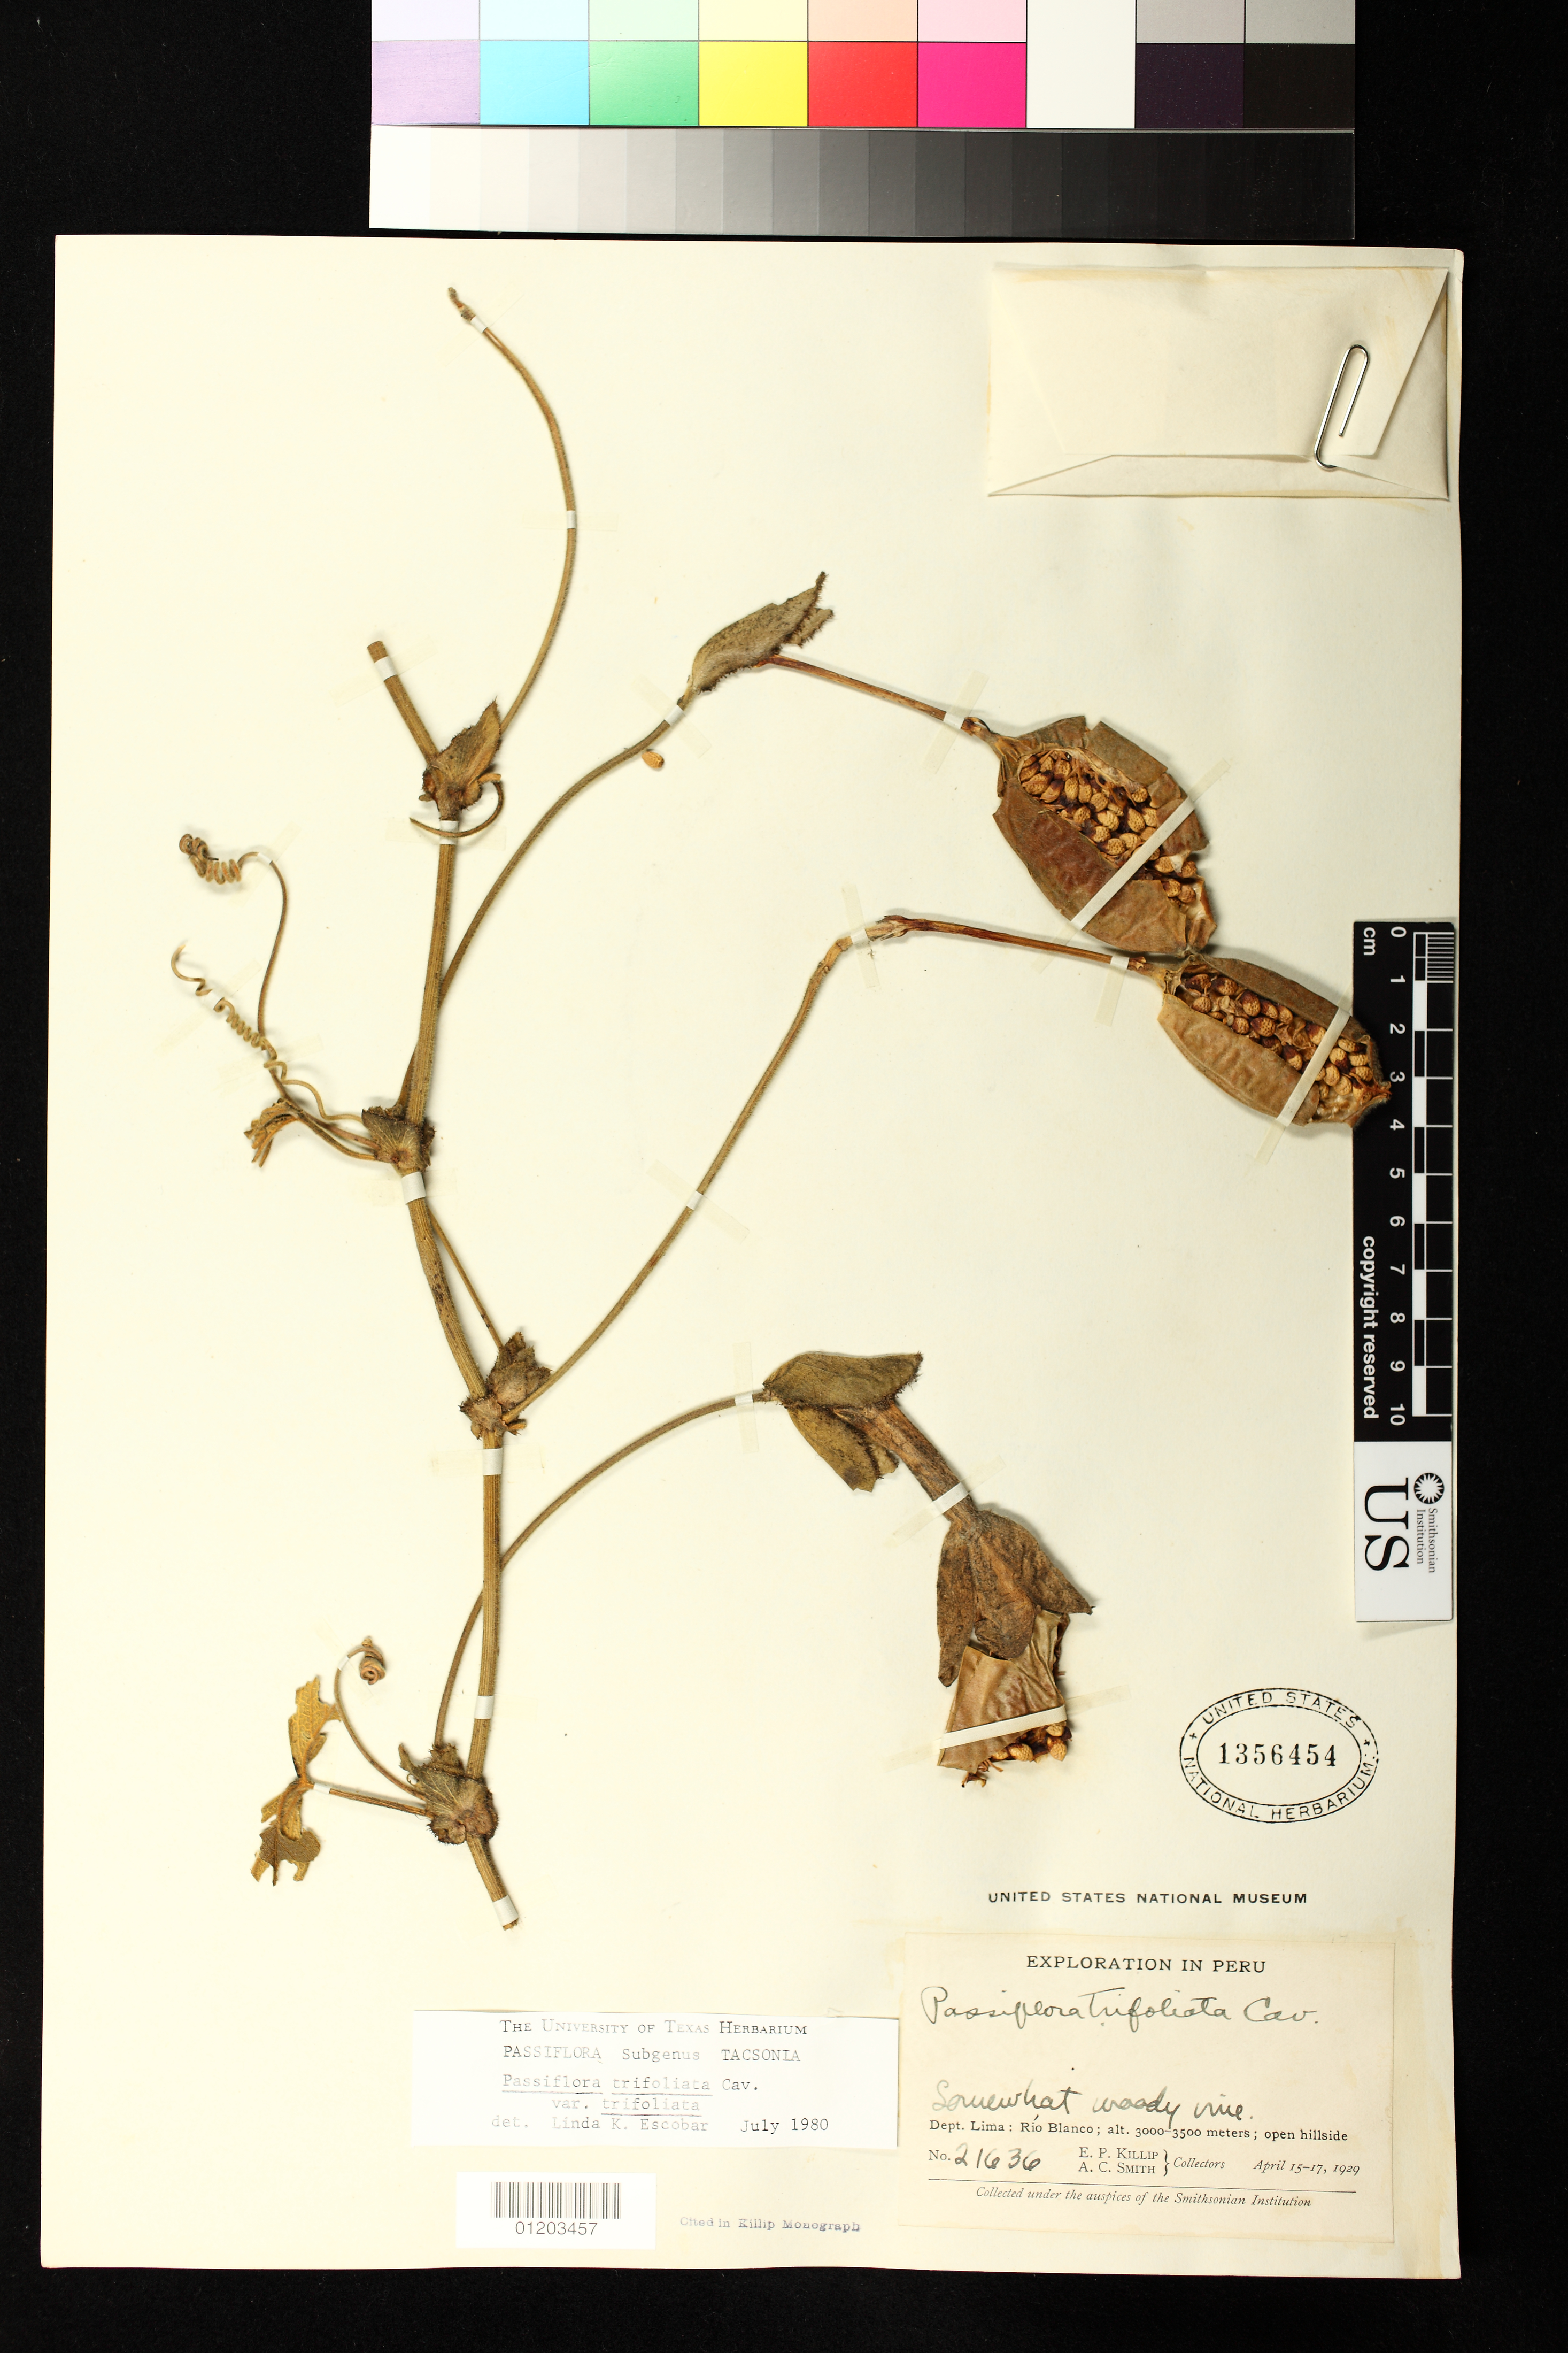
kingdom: Plantae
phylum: Tracheophyta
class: Magnoliopsida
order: Malpighiales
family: Passifloraceae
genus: Passiflora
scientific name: Passiflora trifoliata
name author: Cav.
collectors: E. P. Killip & A. C. Smith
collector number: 21636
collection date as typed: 15 Apr 1929 to 17 Apr 1929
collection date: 1929-04-15/1929-04-17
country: Peru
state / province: Lima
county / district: Huarochirí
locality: Rio Blanco, open hillside.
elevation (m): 3000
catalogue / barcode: US 1356454